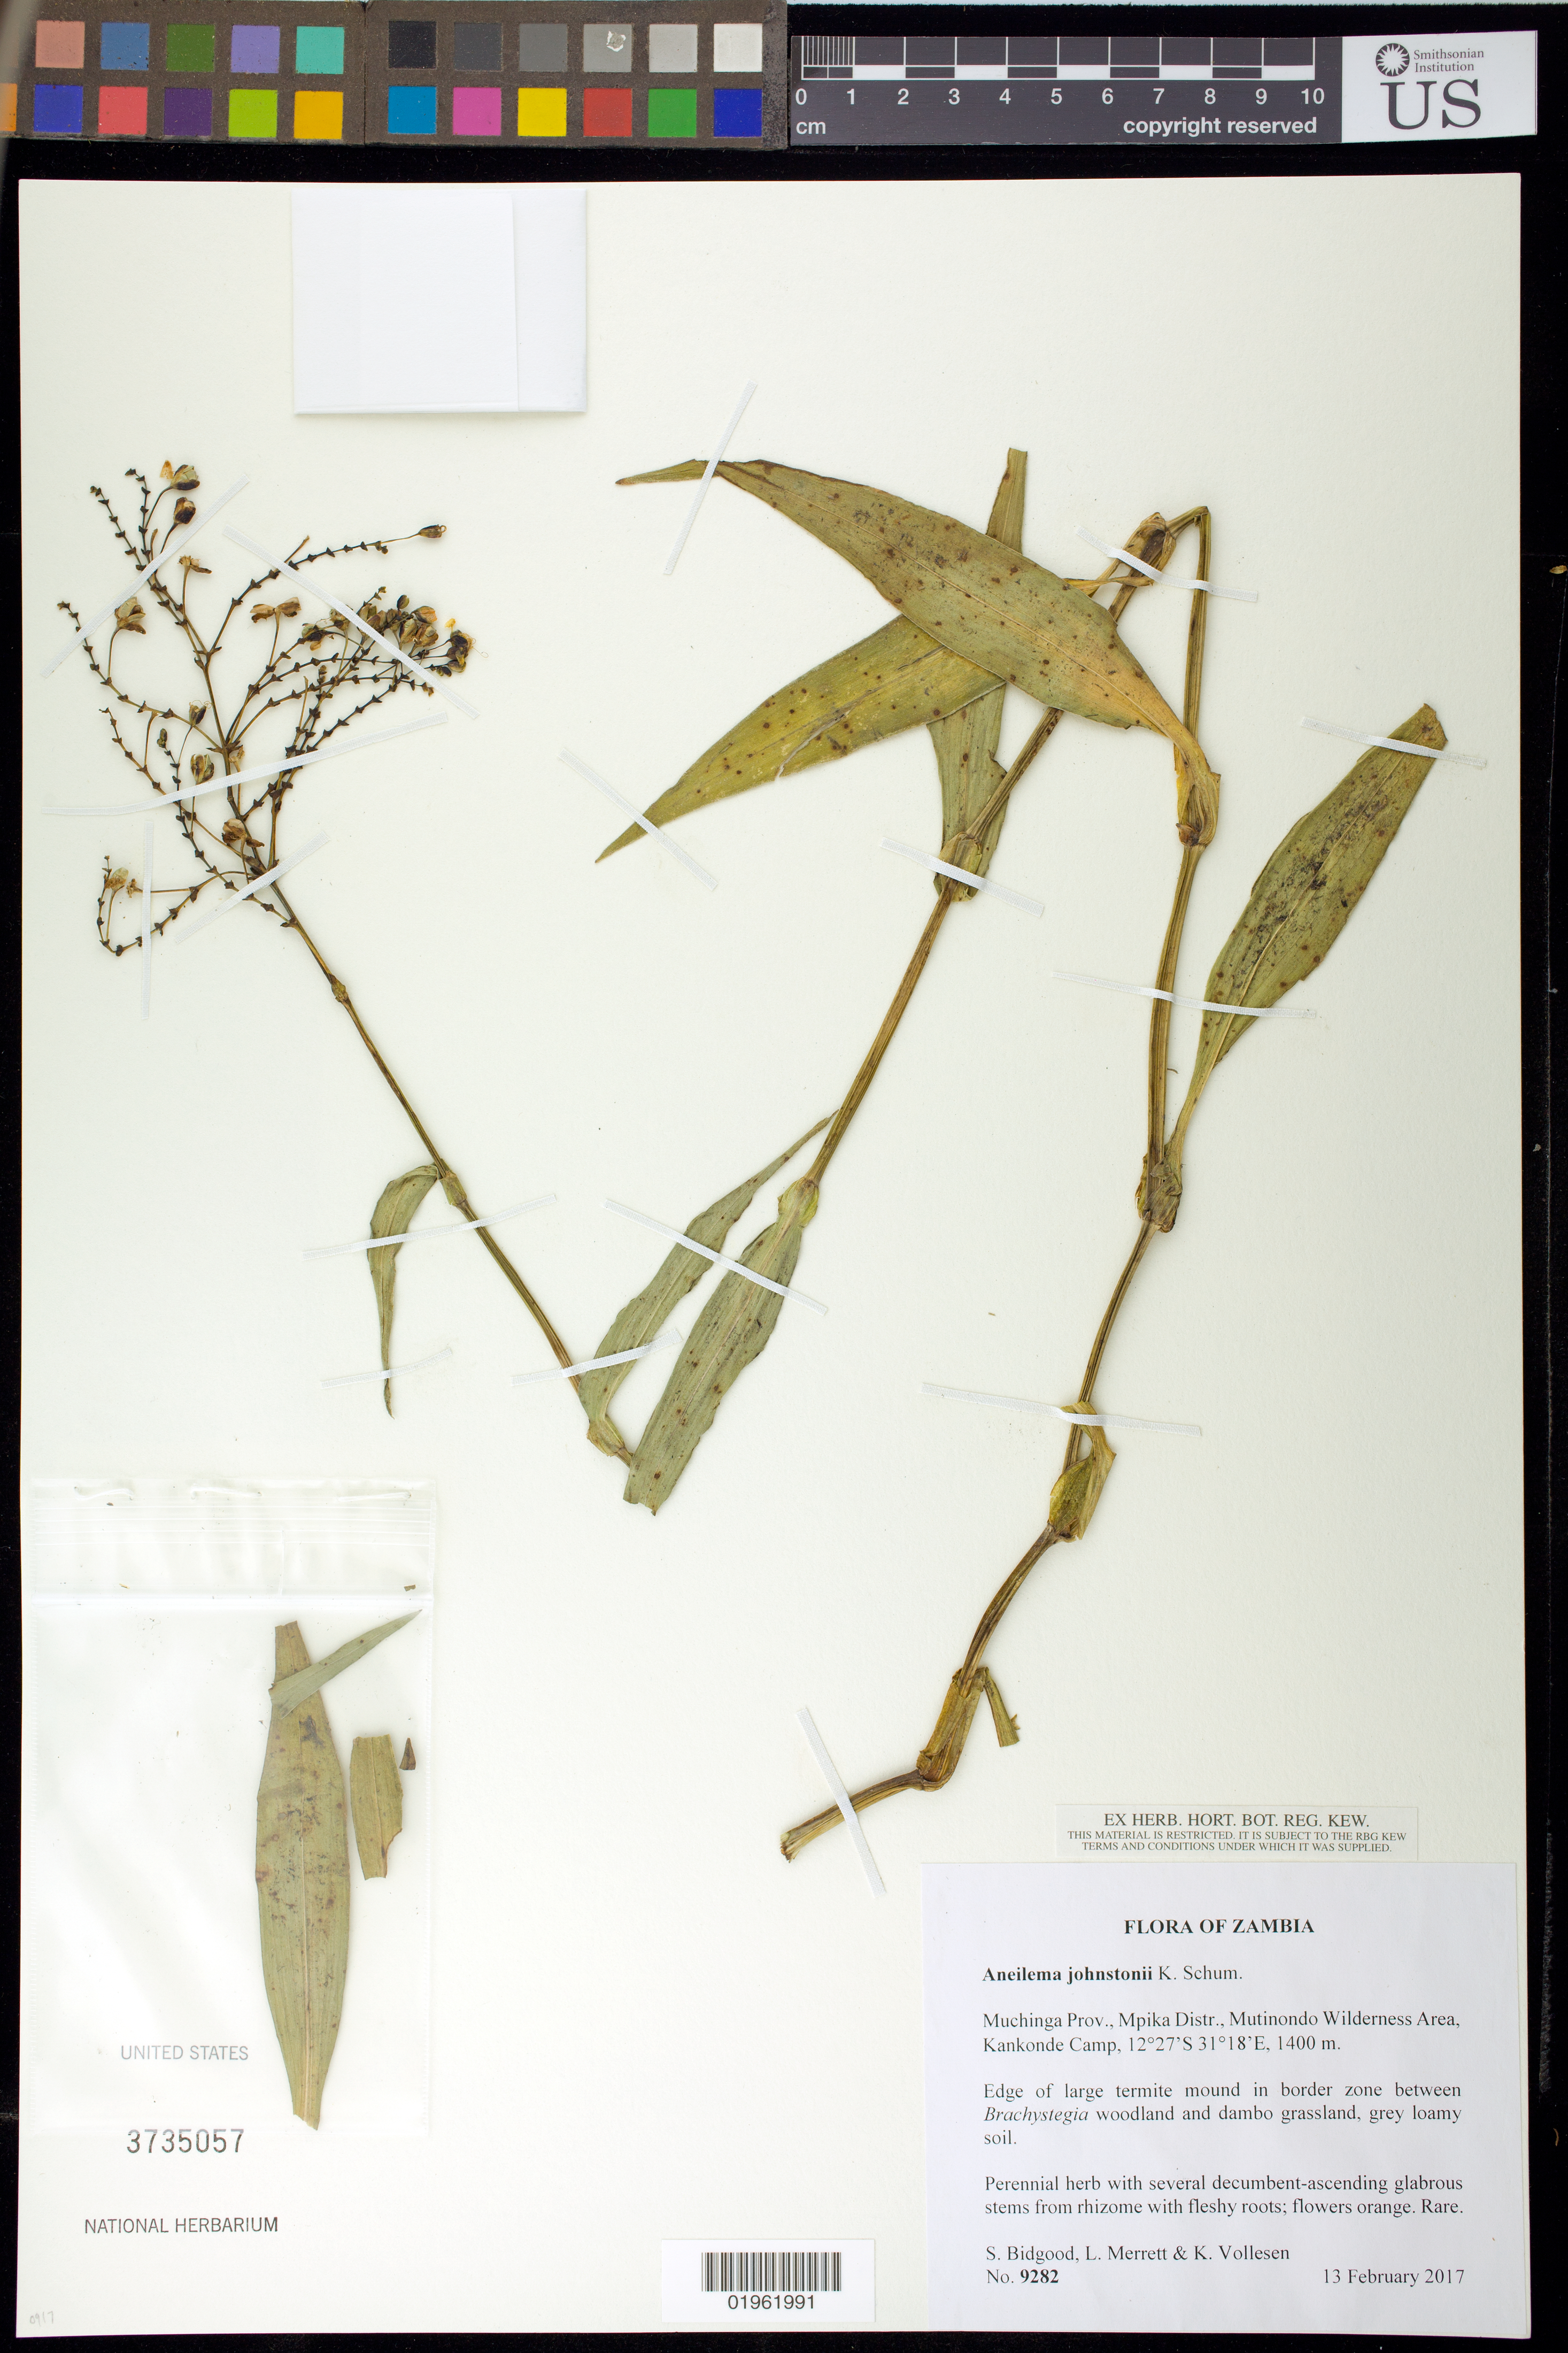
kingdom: Plantae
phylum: Tracheophyta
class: Liliopsida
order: Commelinales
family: Commelinaceae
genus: Aneilema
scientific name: Aneilema johnstonii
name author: K. Schum.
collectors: S. Bidgood et al.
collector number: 9282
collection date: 2017-02-13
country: Zambia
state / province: Muchinga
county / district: Mpika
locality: Mutinondo Wilderness Area, Kankonde Camp.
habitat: Edge of large termite mound in border zone between Brachystegia woodland and dambo grassland, grey loamy soil.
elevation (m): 1400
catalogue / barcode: US 3735057